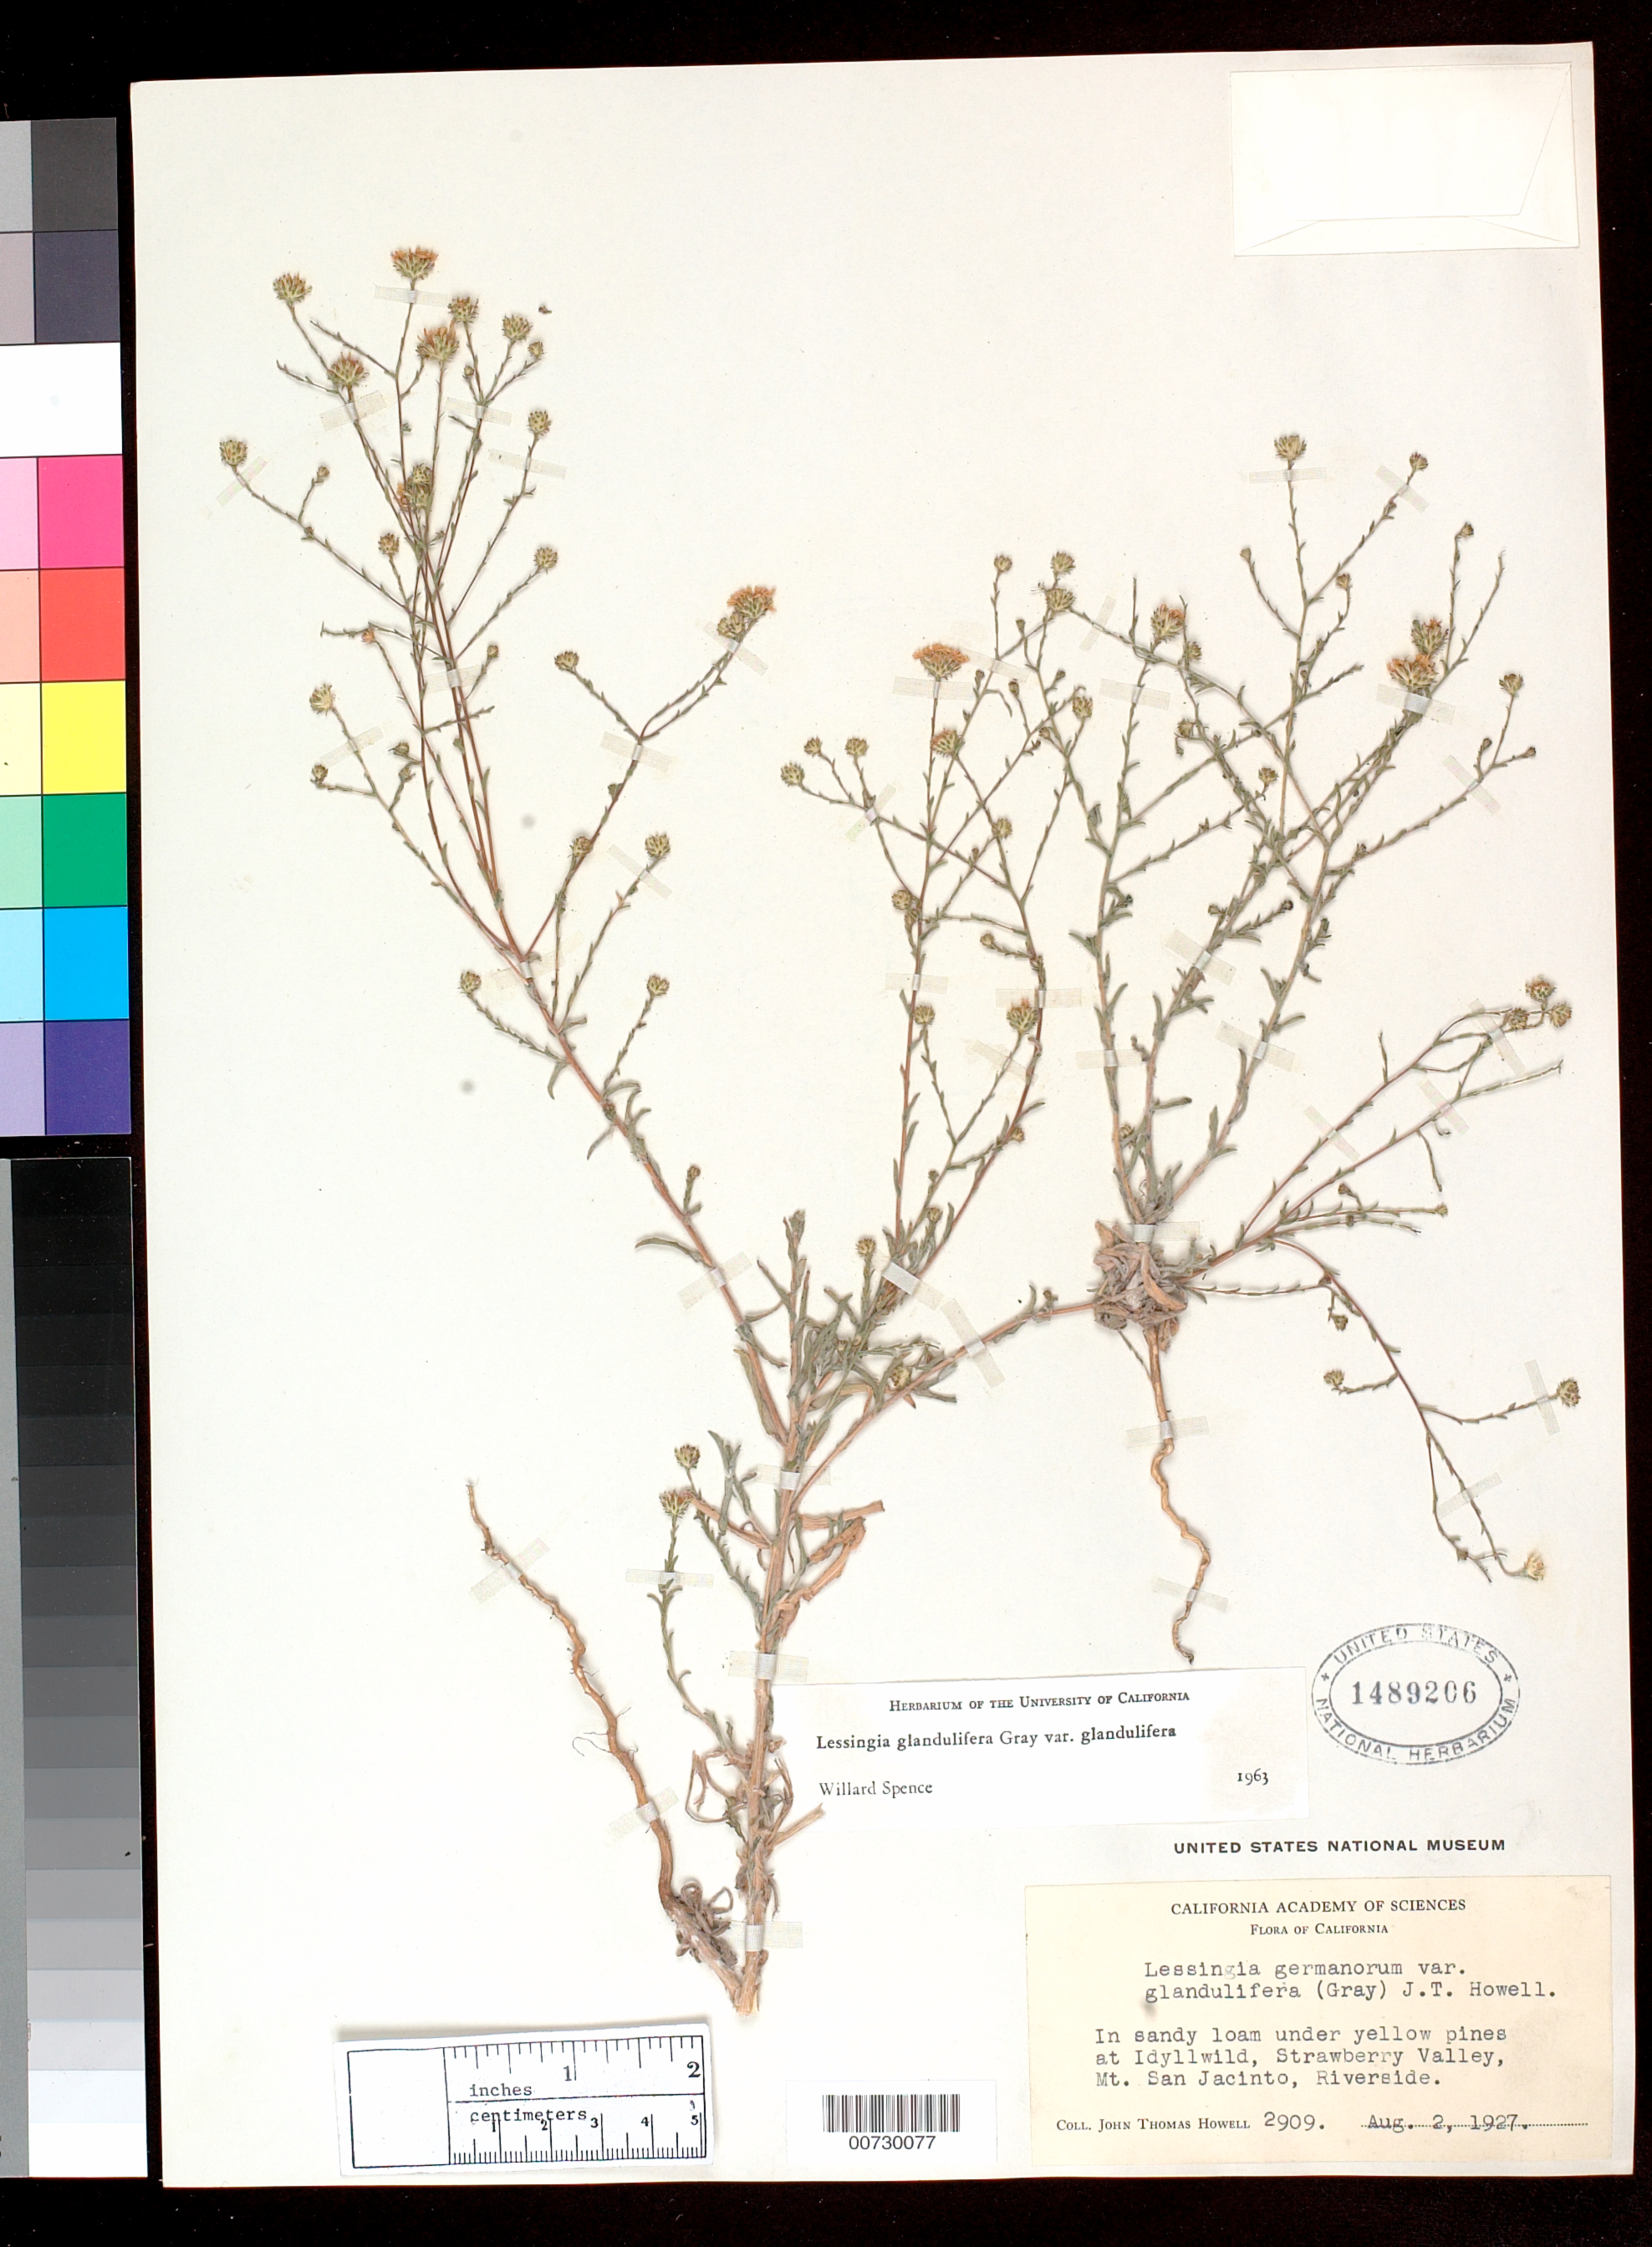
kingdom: Plantae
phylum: Tracheophyta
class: Magnoliopsida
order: Asterales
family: Asteraceae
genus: Lessingia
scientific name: Lessingia glandulifera var. glandulifera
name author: (A. Gray) J.T. Howell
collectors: J. T. Howell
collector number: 2909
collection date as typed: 02 Aug 1927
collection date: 1927-08-02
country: United States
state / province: California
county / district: Riverside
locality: Sandy loam under Quercus kelloggii top of control on road to Hemet, Mt. San Jacinto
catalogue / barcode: US 1489206